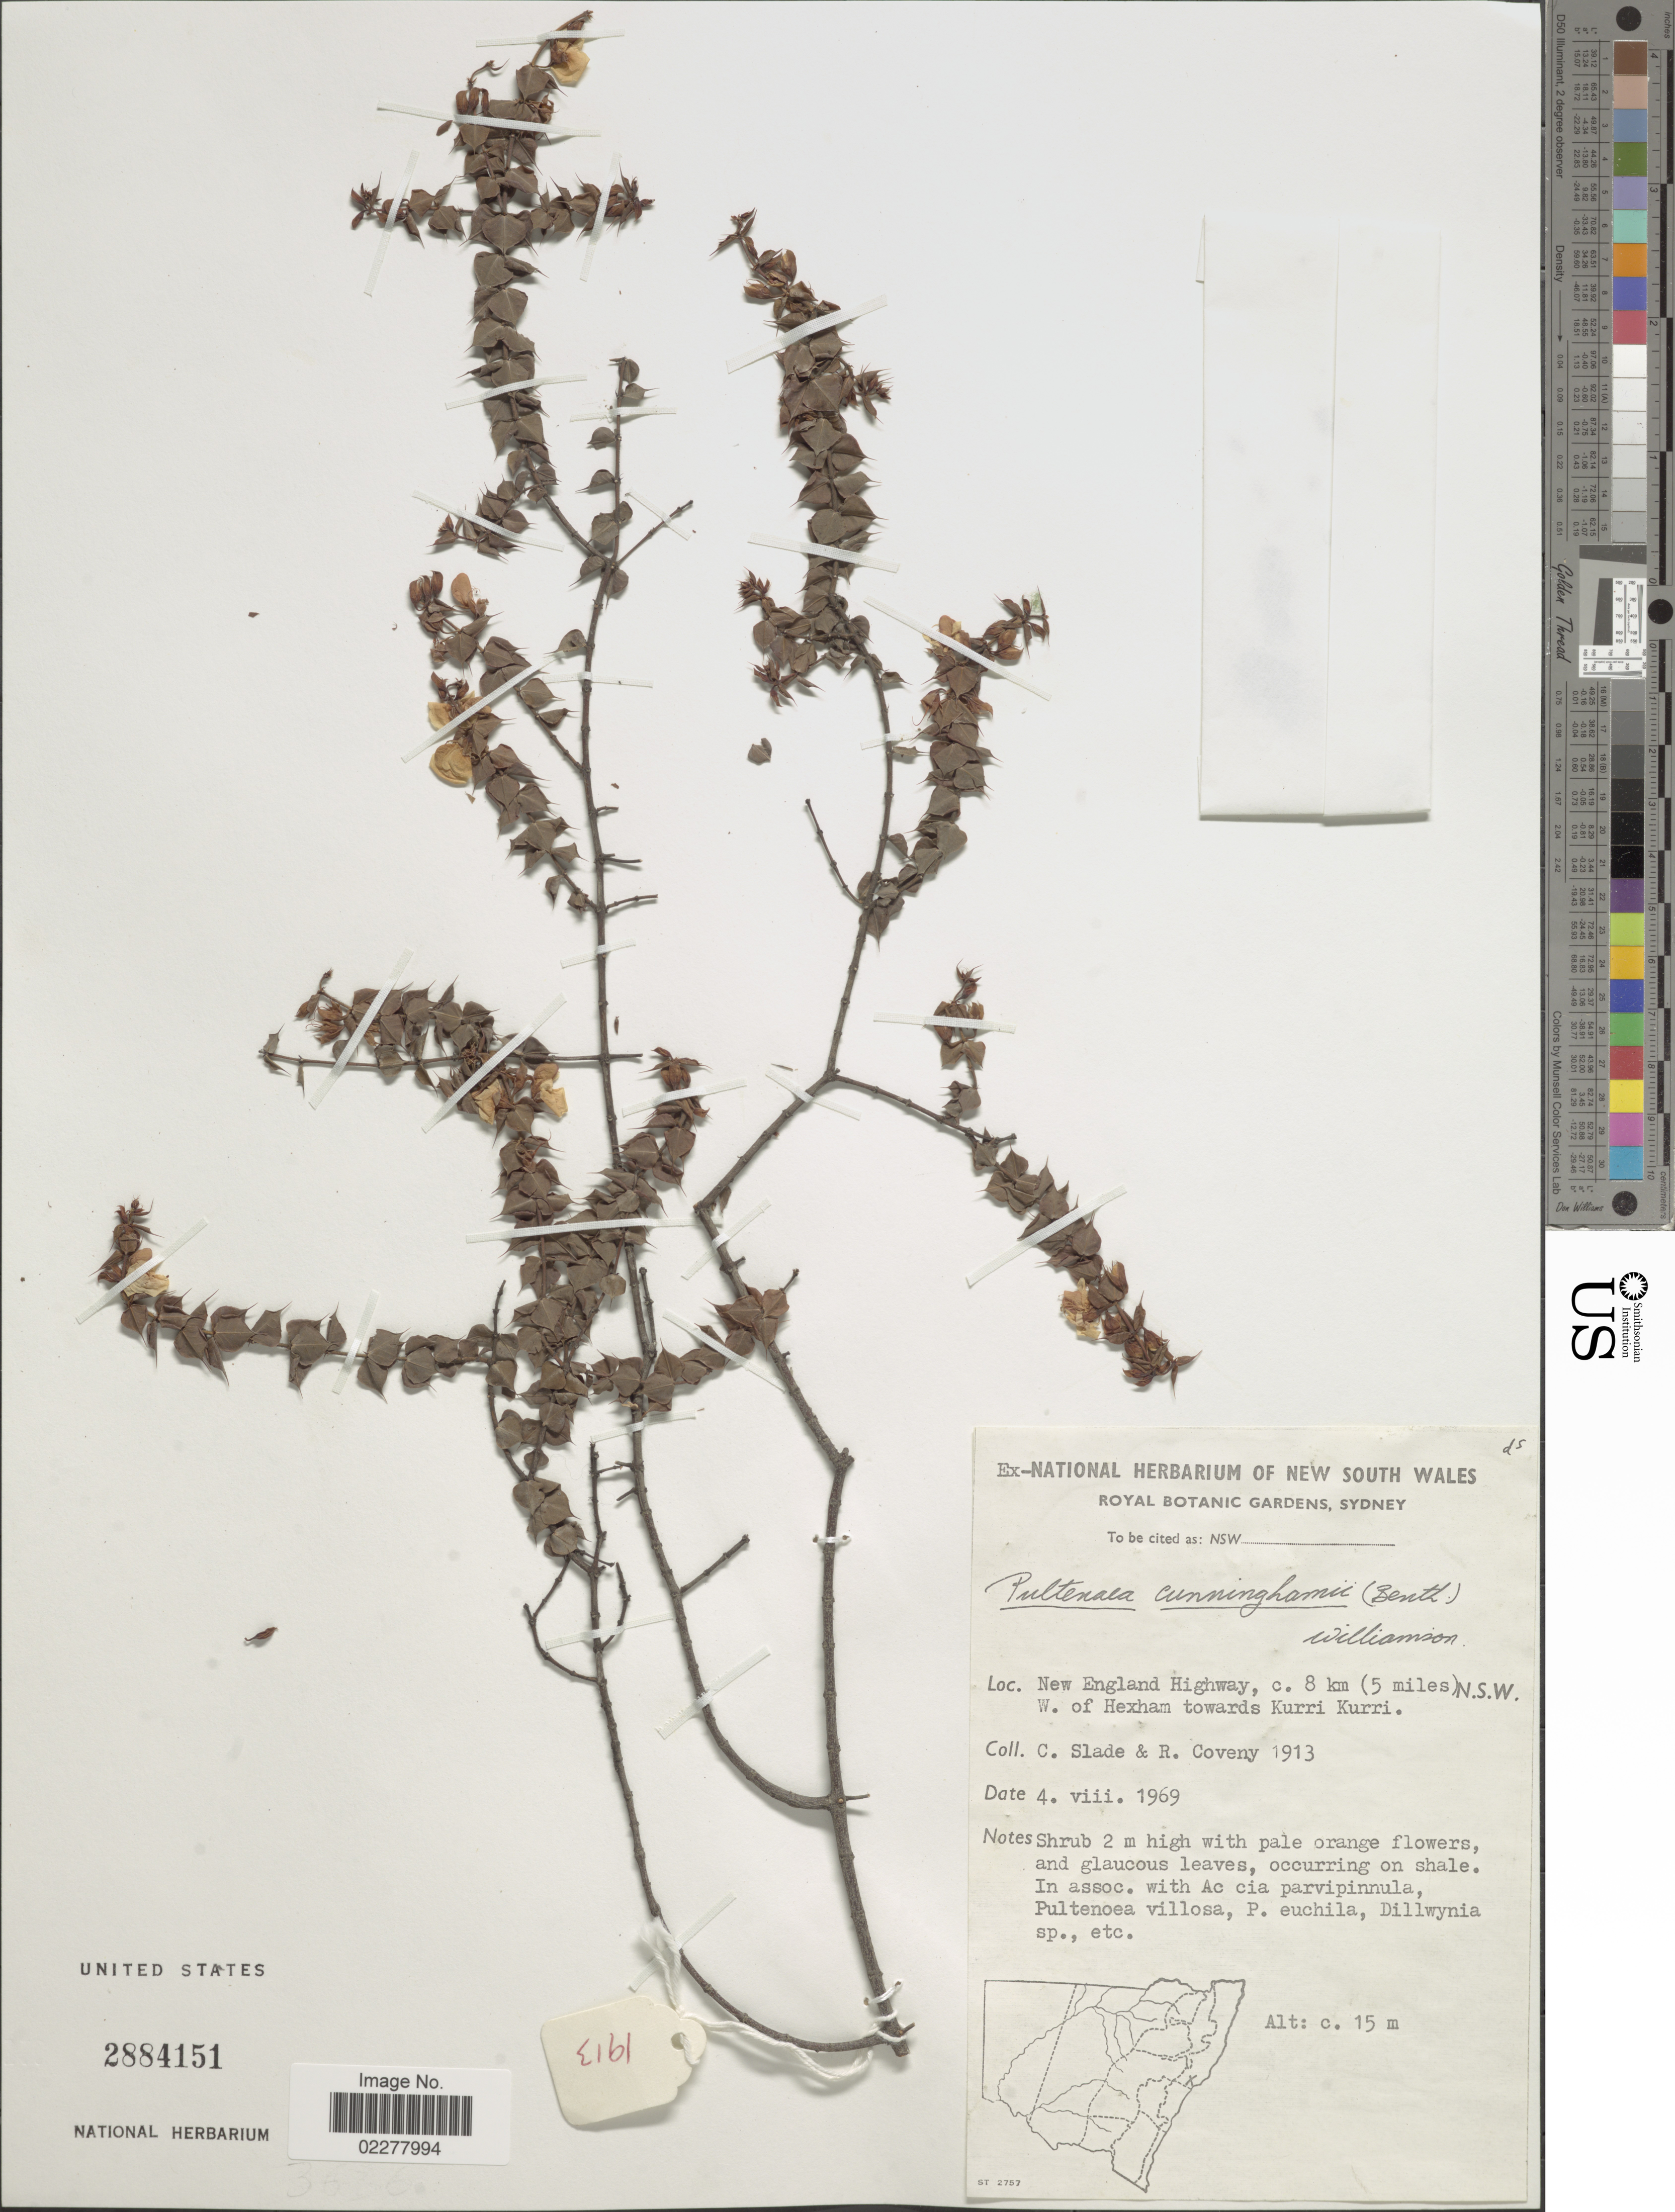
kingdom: Plantae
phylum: Tracheophyta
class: Magnoliopsida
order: Fabales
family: Fabaceae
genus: Pultenaea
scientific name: Pultenaea spinosa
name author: Will.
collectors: C. Slade & R. Coveny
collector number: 1913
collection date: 1969-07-04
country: Australia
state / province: New South Wales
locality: New Engeland Highway, c. 8 km (5 miles) W. of Hexham towards Kurri Kurri. N.S.W.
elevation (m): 15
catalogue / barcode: US 2884151